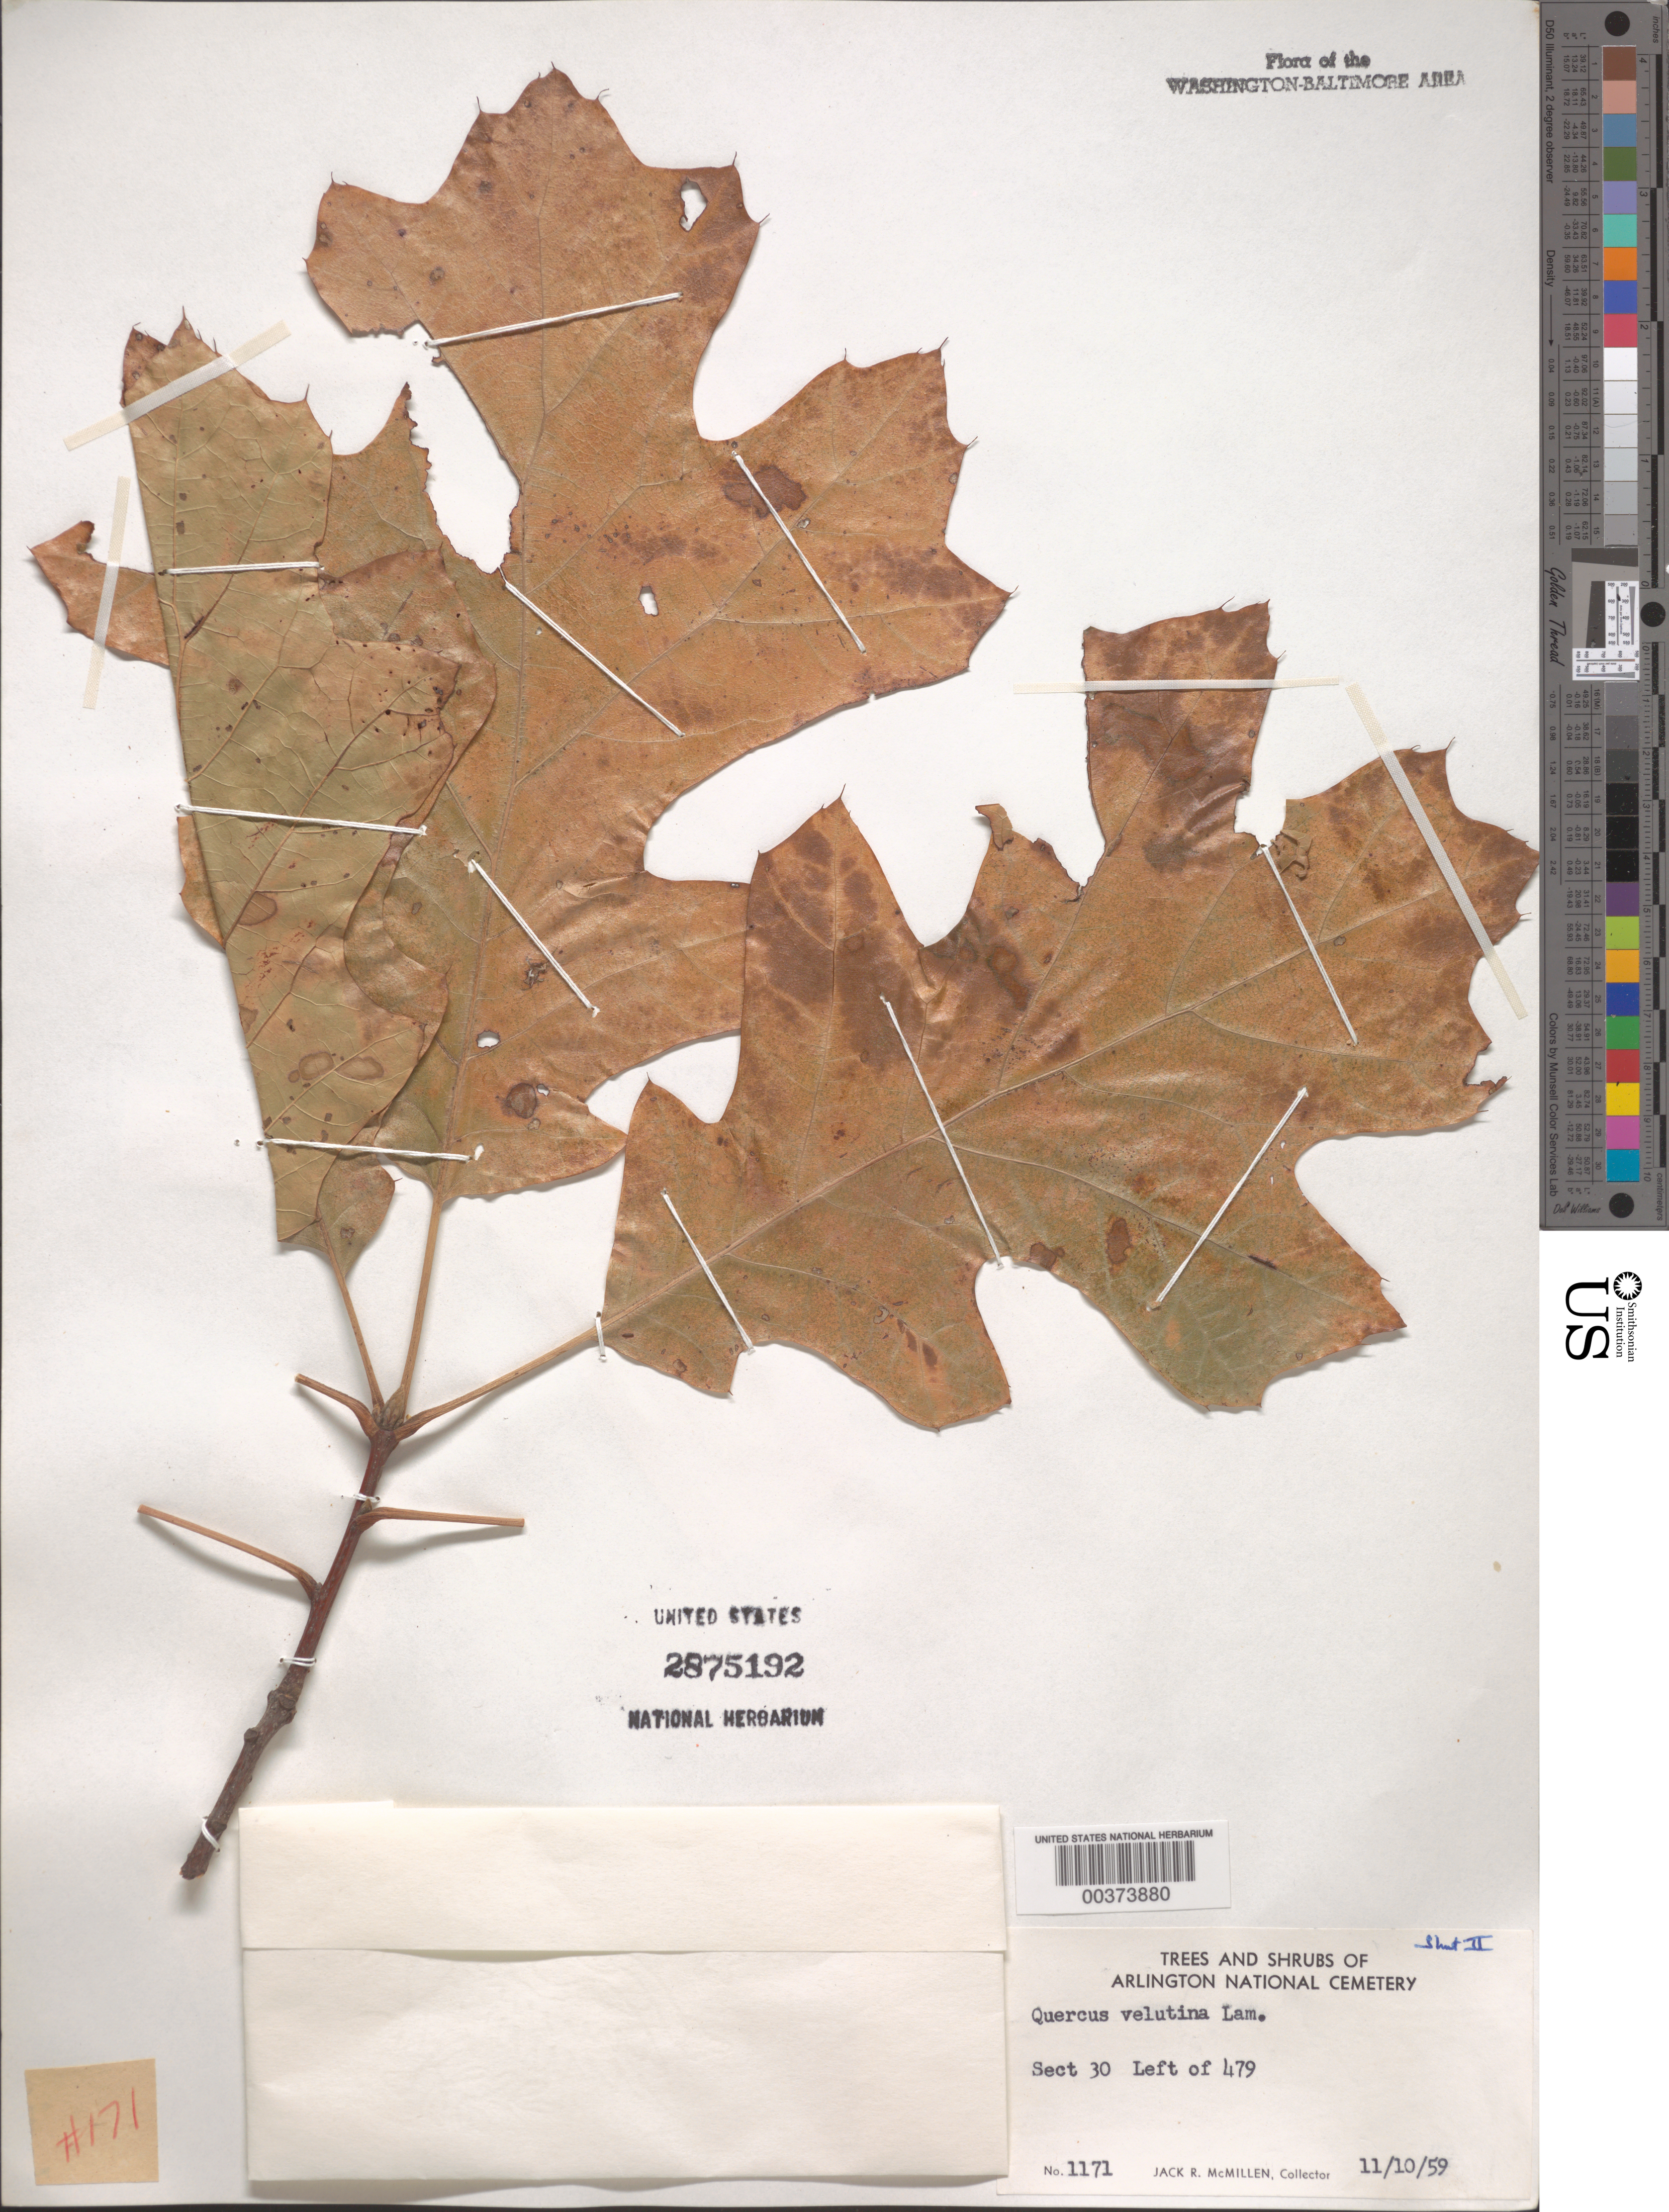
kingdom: Plantae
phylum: Tracheophyta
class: Magnoliopsida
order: Fagales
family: Fagaceae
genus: Quercus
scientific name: Quercus velutina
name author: Lam.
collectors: J. McMillen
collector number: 1171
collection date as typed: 10 Nov 1959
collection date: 1959-11-10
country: United States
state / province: Virginia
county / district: Arlington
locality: Arlington National Cemetery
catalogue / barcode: US 2875192